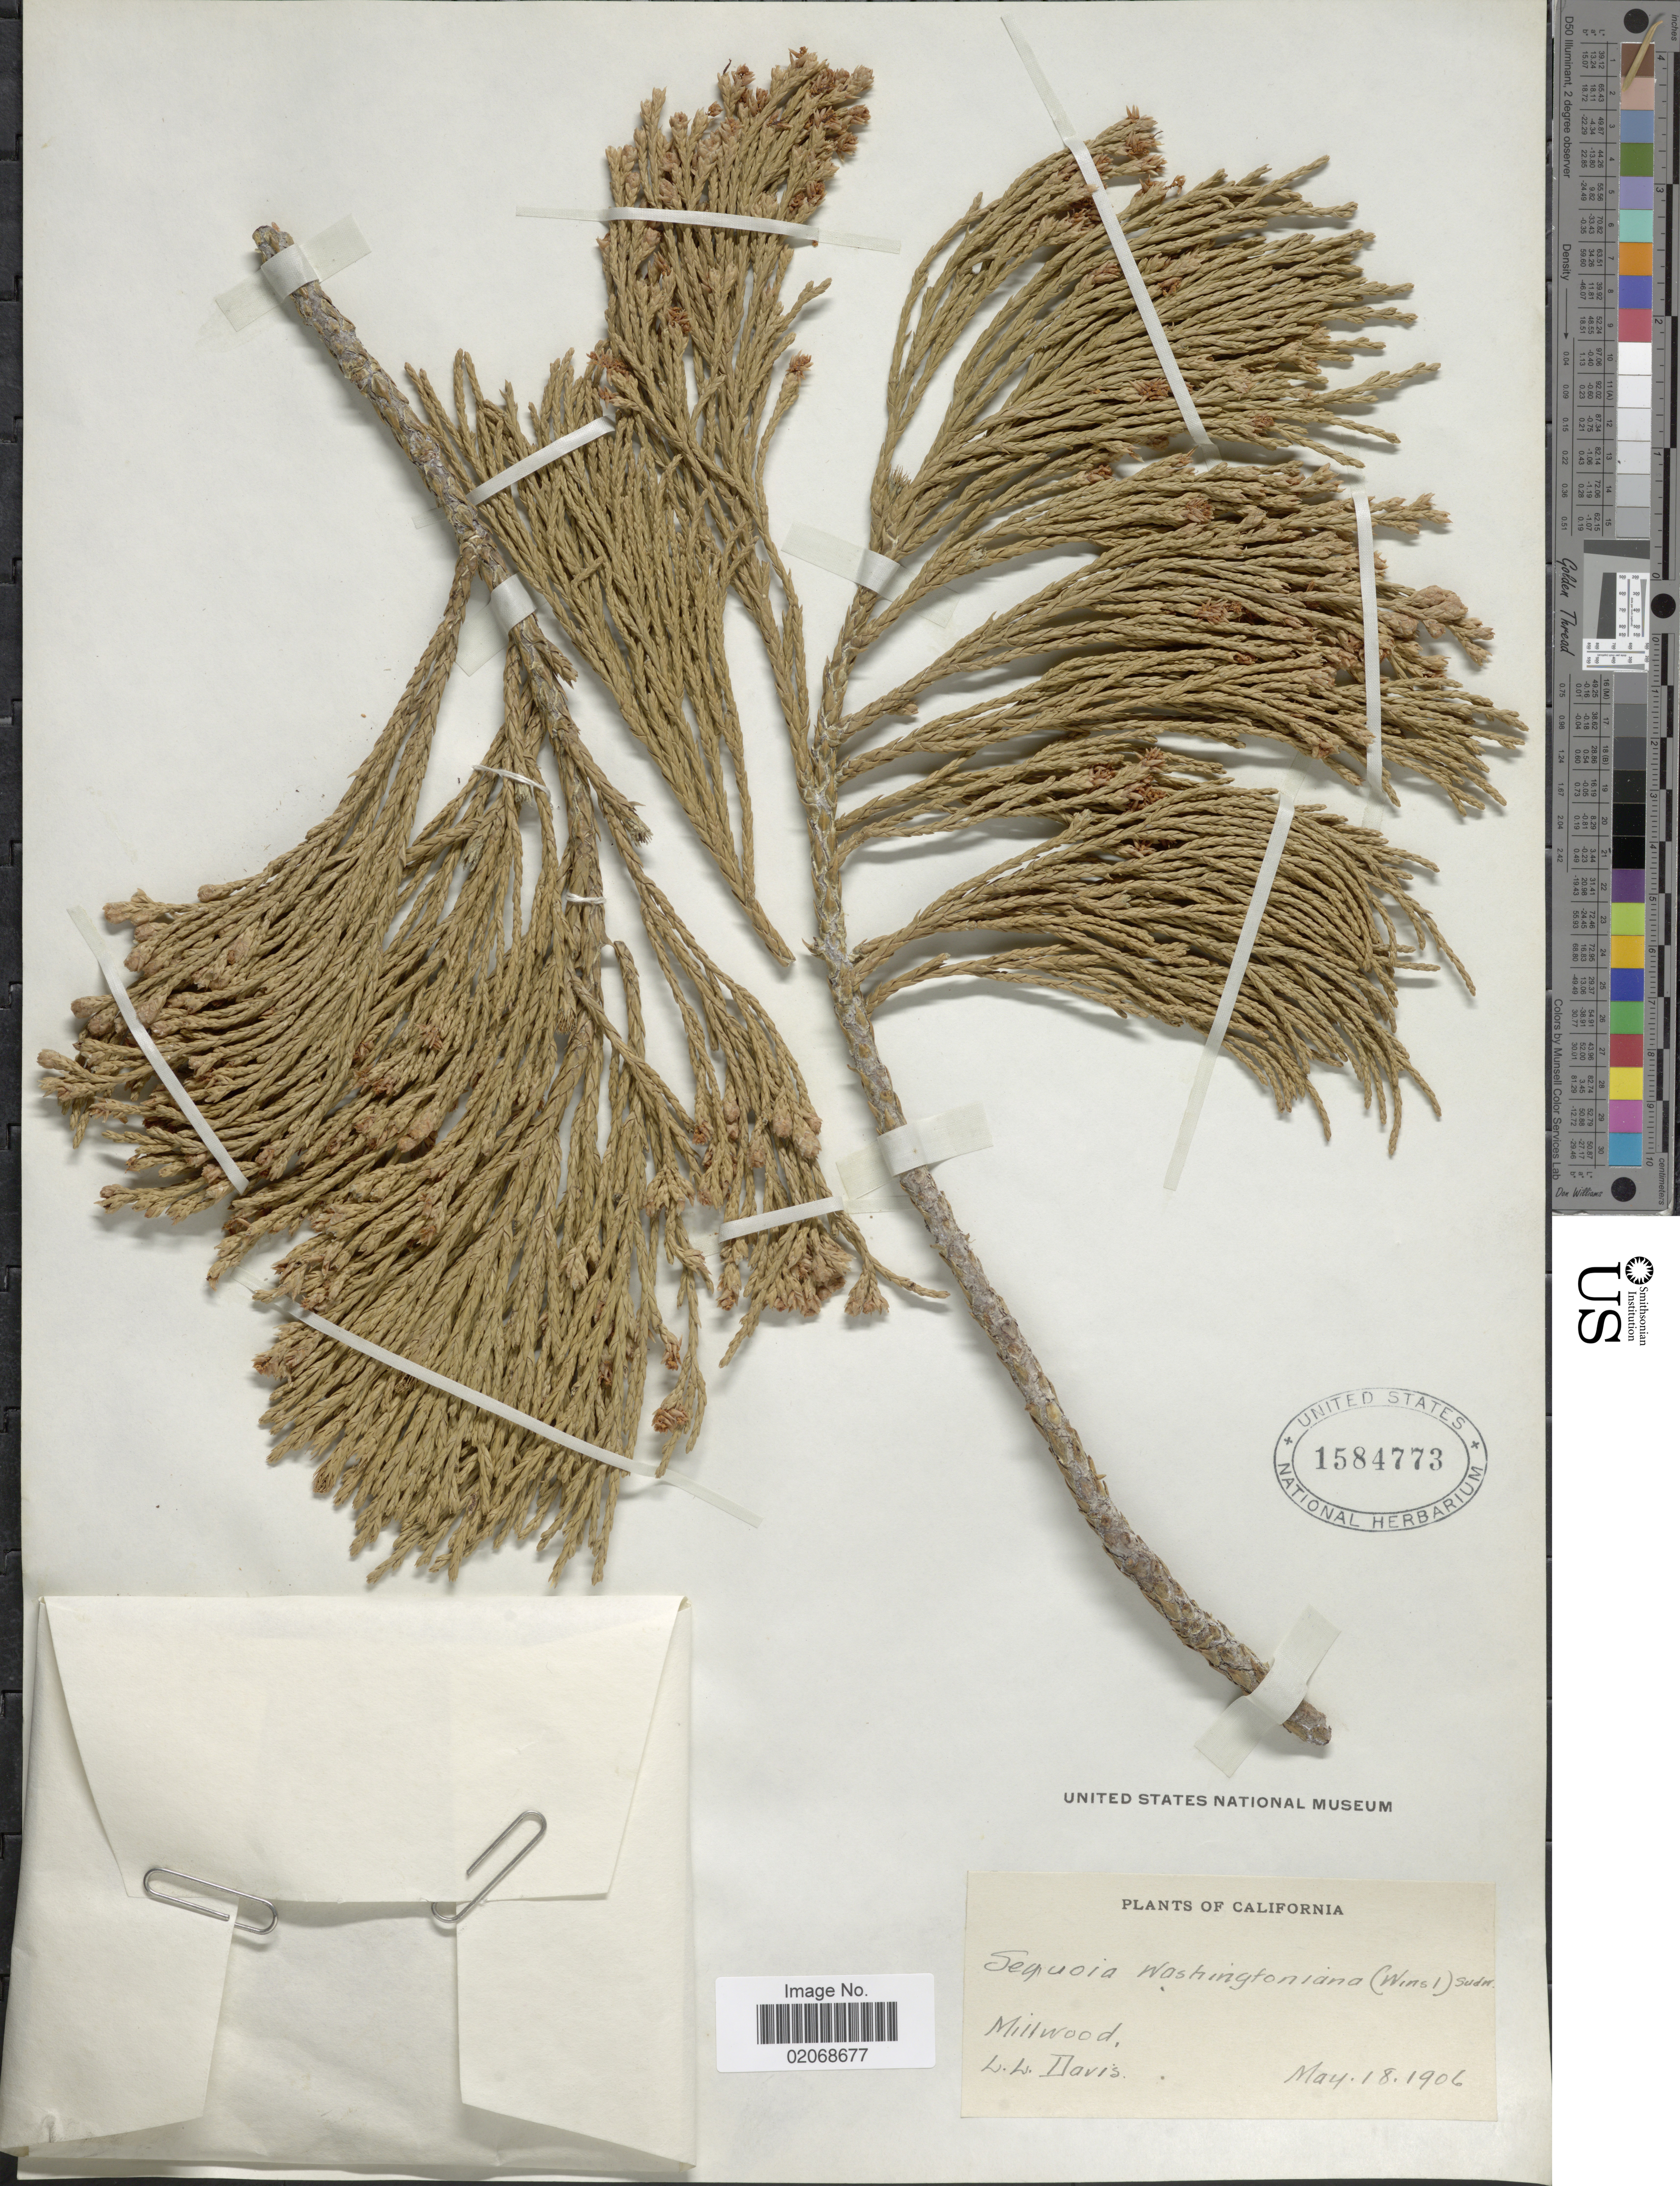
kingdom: Plantae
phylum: Tracheophyta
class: Pinopsida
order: Pinales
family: Cupressaceae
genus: Sequoia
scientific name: Sequoia gigantea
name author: (Lindl.) Decne.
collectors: L. Davis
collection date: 1906-05-18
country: United States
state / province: California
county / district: Fresno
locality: Millwood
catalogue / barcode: US 1584773